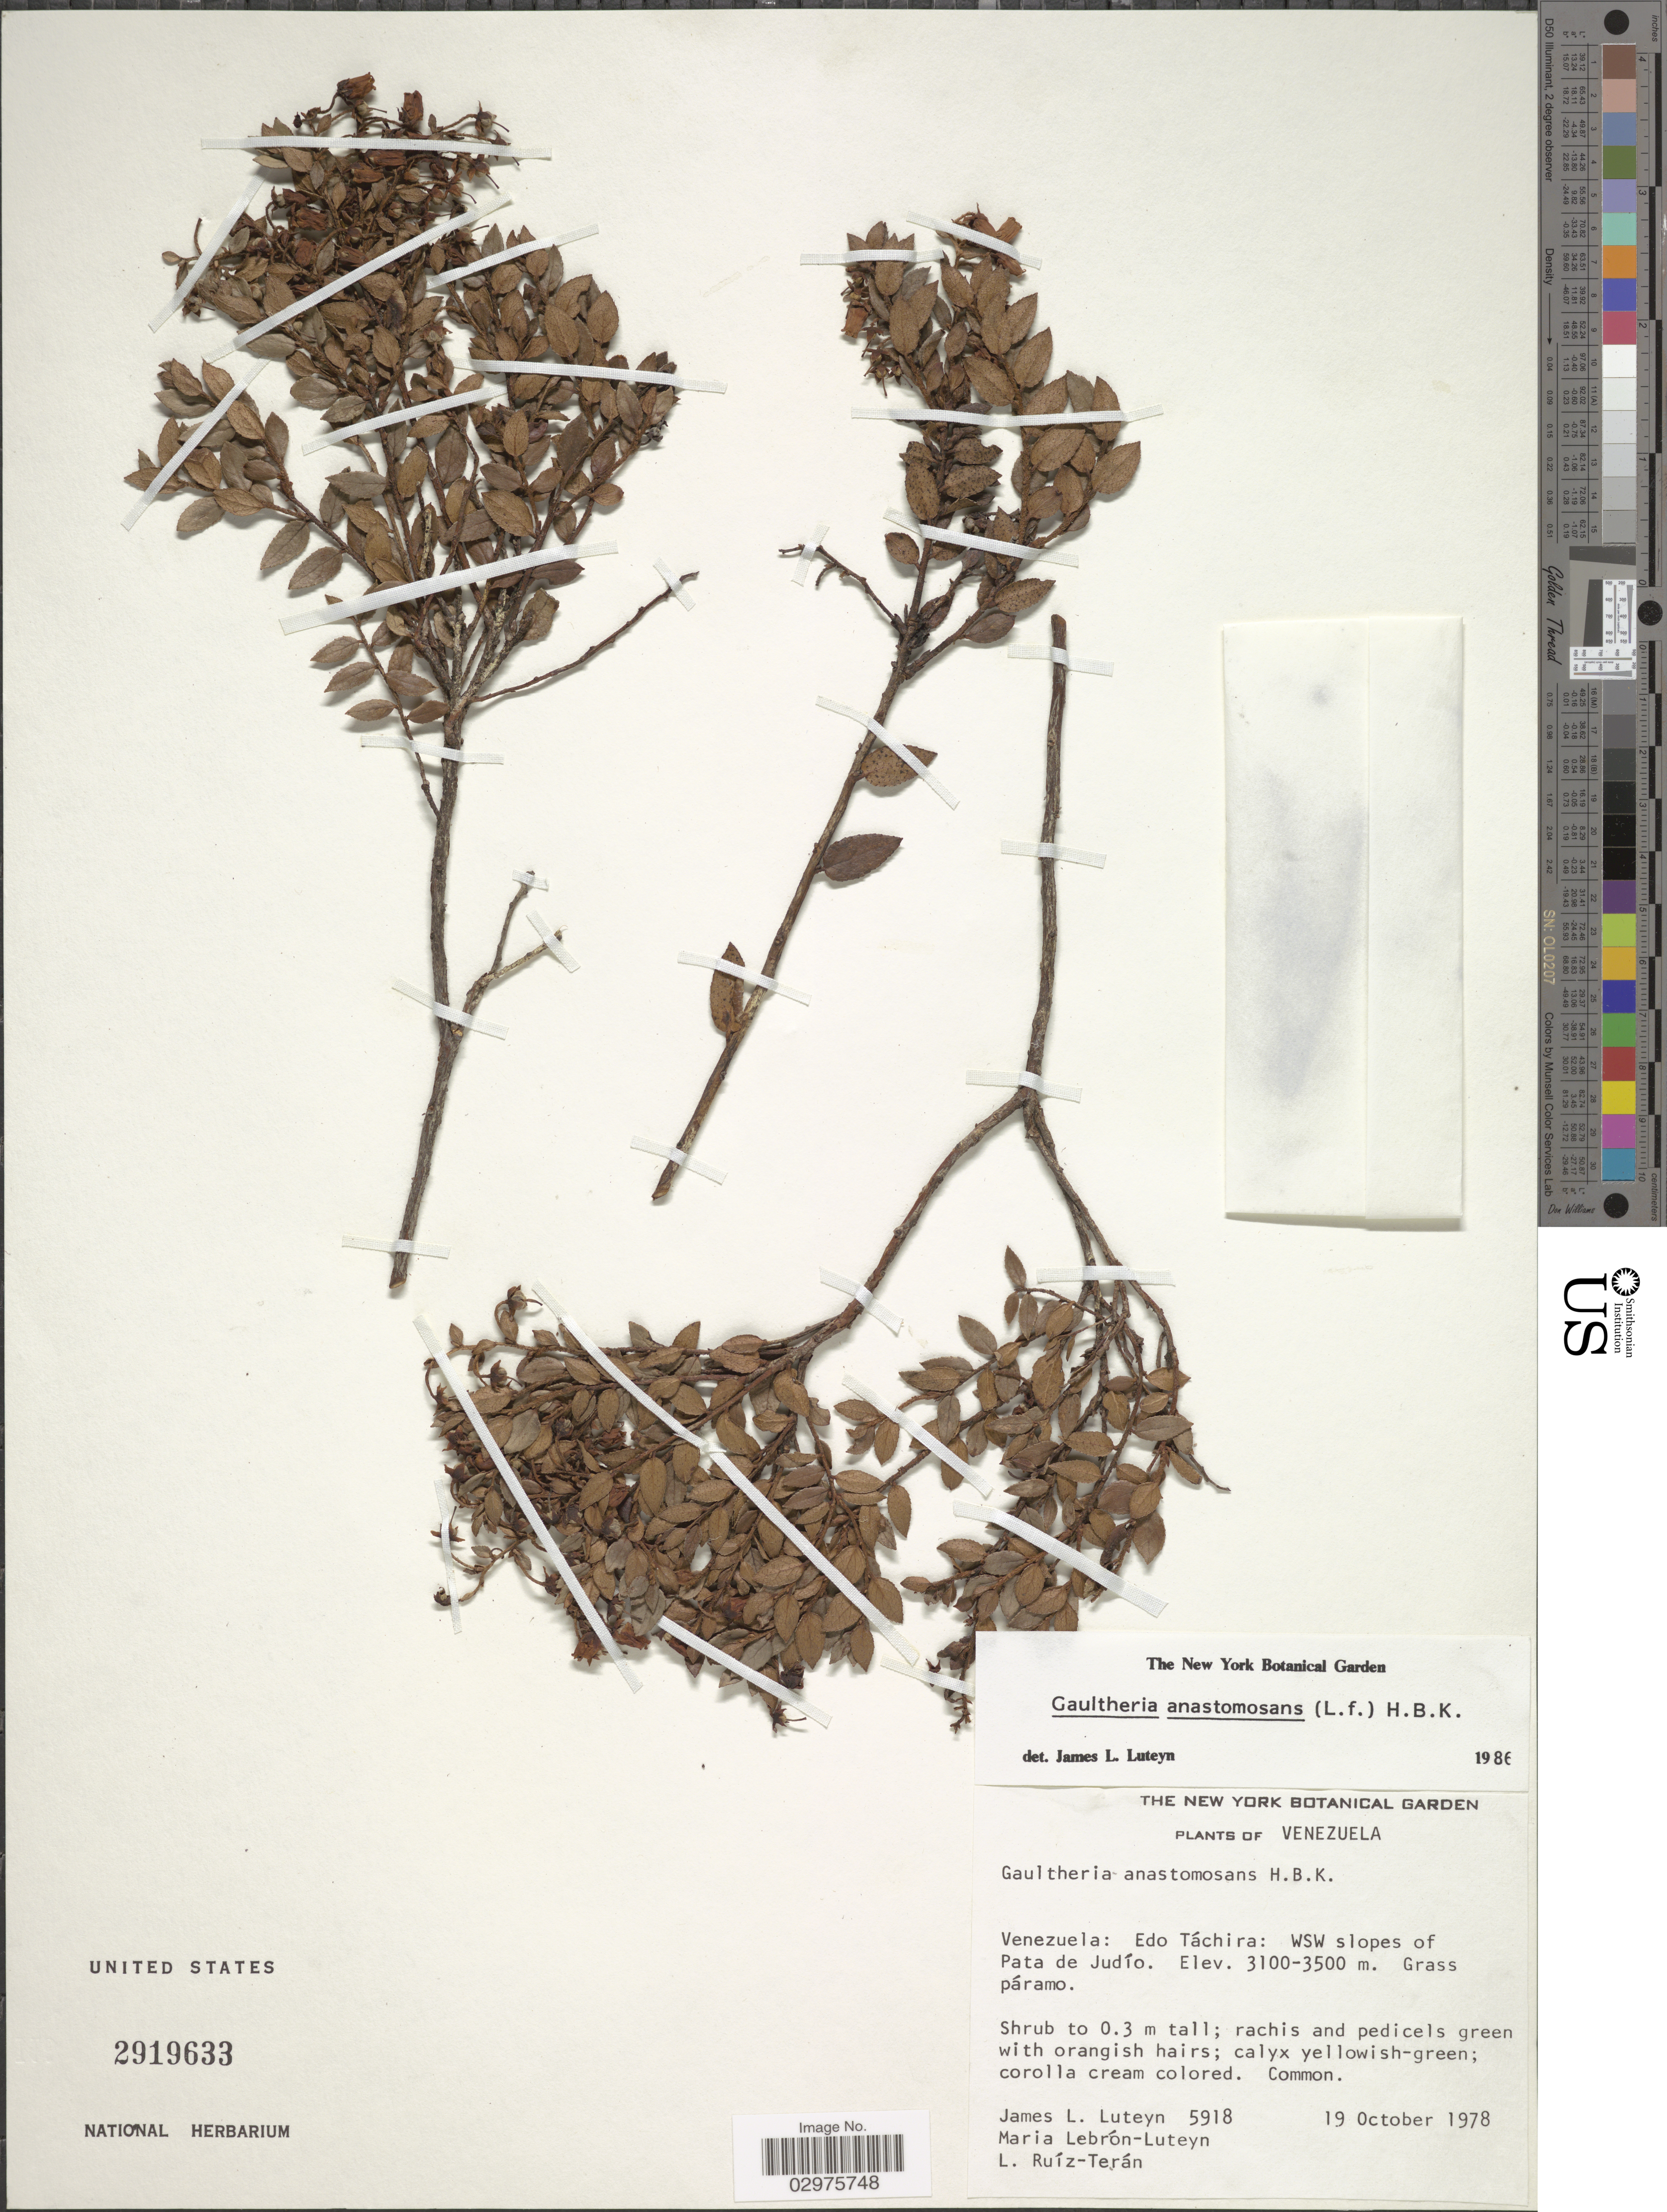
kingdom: Plantae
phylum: Tracheophyta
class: Magnoliopsida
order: Ericales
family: Ericaceae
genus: Gaultheria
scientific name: Gaultheria anastomosans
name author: (L. f.) Kunth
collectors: J. L. Luteyn, M. L. Lebrón-Luteyn & L. E. Ruíz-Terán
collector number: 5918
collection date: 1978-10-19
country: Venezuela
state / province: Tachira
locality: WSW slopes of Pata de Judío.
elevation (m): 3100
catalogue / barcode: US 2919633